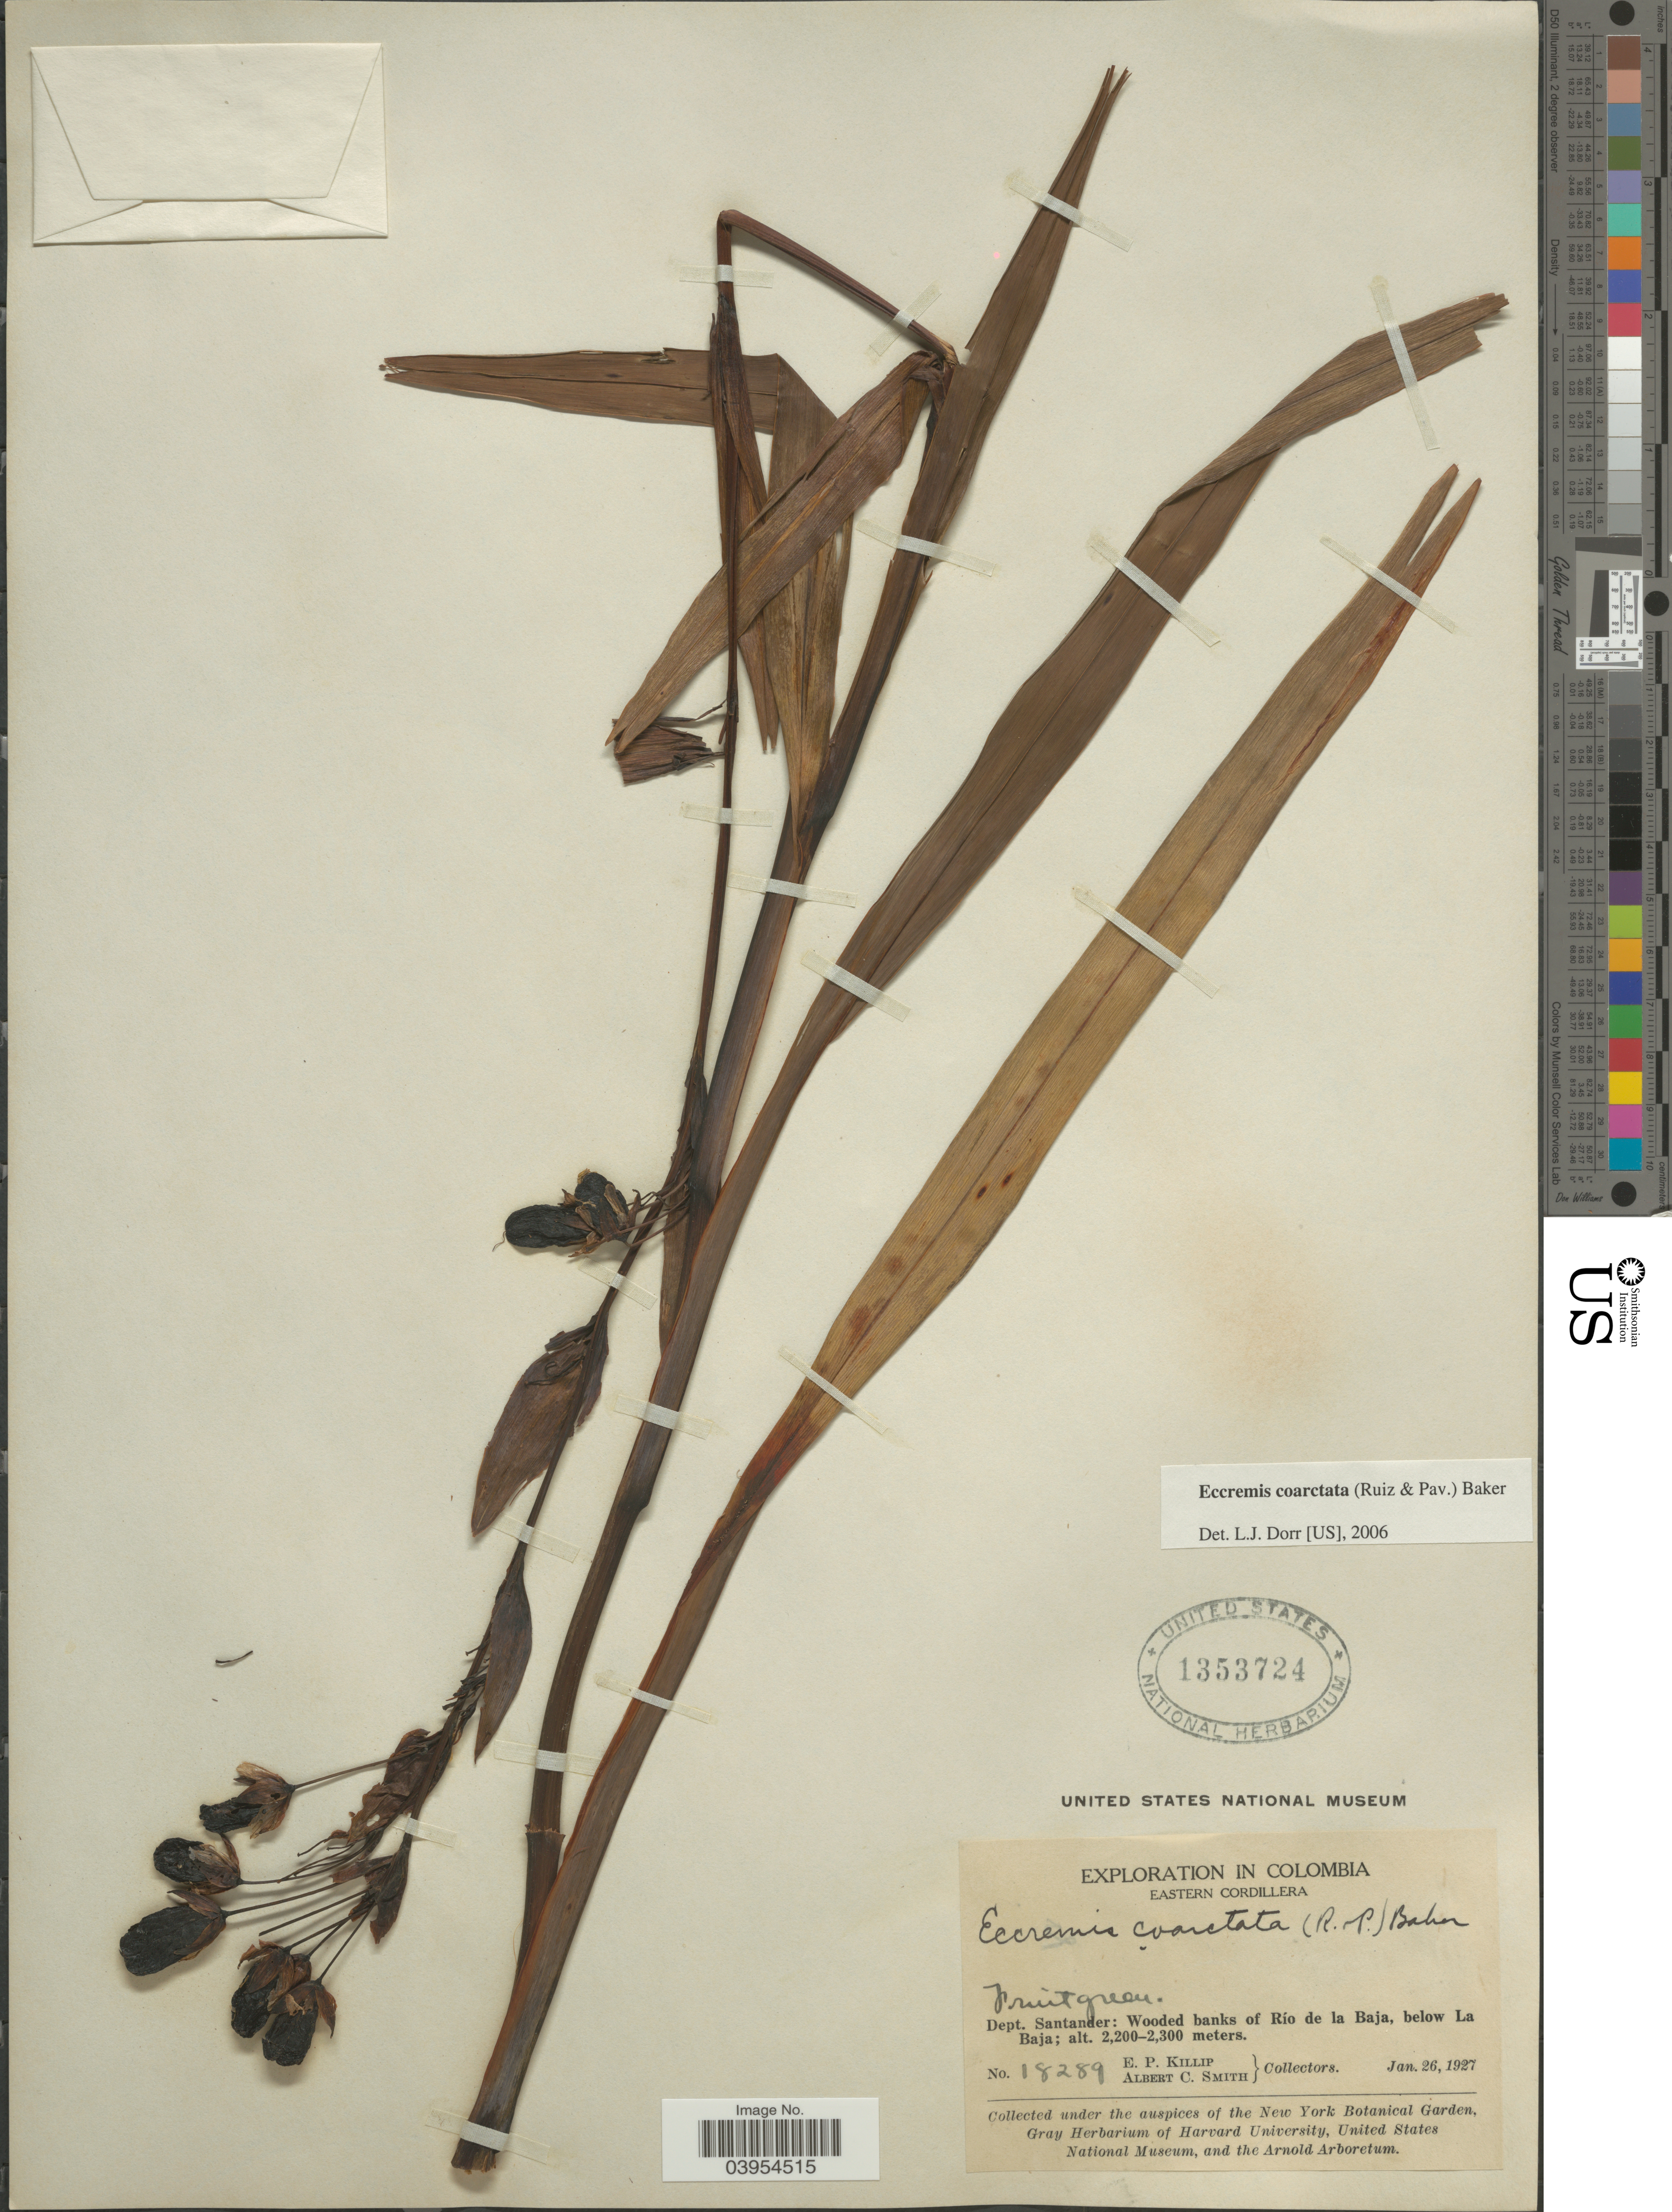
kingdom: Plantae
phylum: Tracheophyta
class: Liliopsida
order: Asparagales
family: Asphodelaceae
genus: Eccremis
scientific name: Eccremis coarctata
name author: Baker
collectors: E. P. Killip & A. C. Smith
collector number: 18289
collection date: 1927-01-26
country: Colombia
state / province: Santander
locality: Eastern Cordillera. Dept. Santander: Wooded banks of Río de la Baja, below La Baja.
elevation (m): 2200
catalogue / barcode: US 1353724